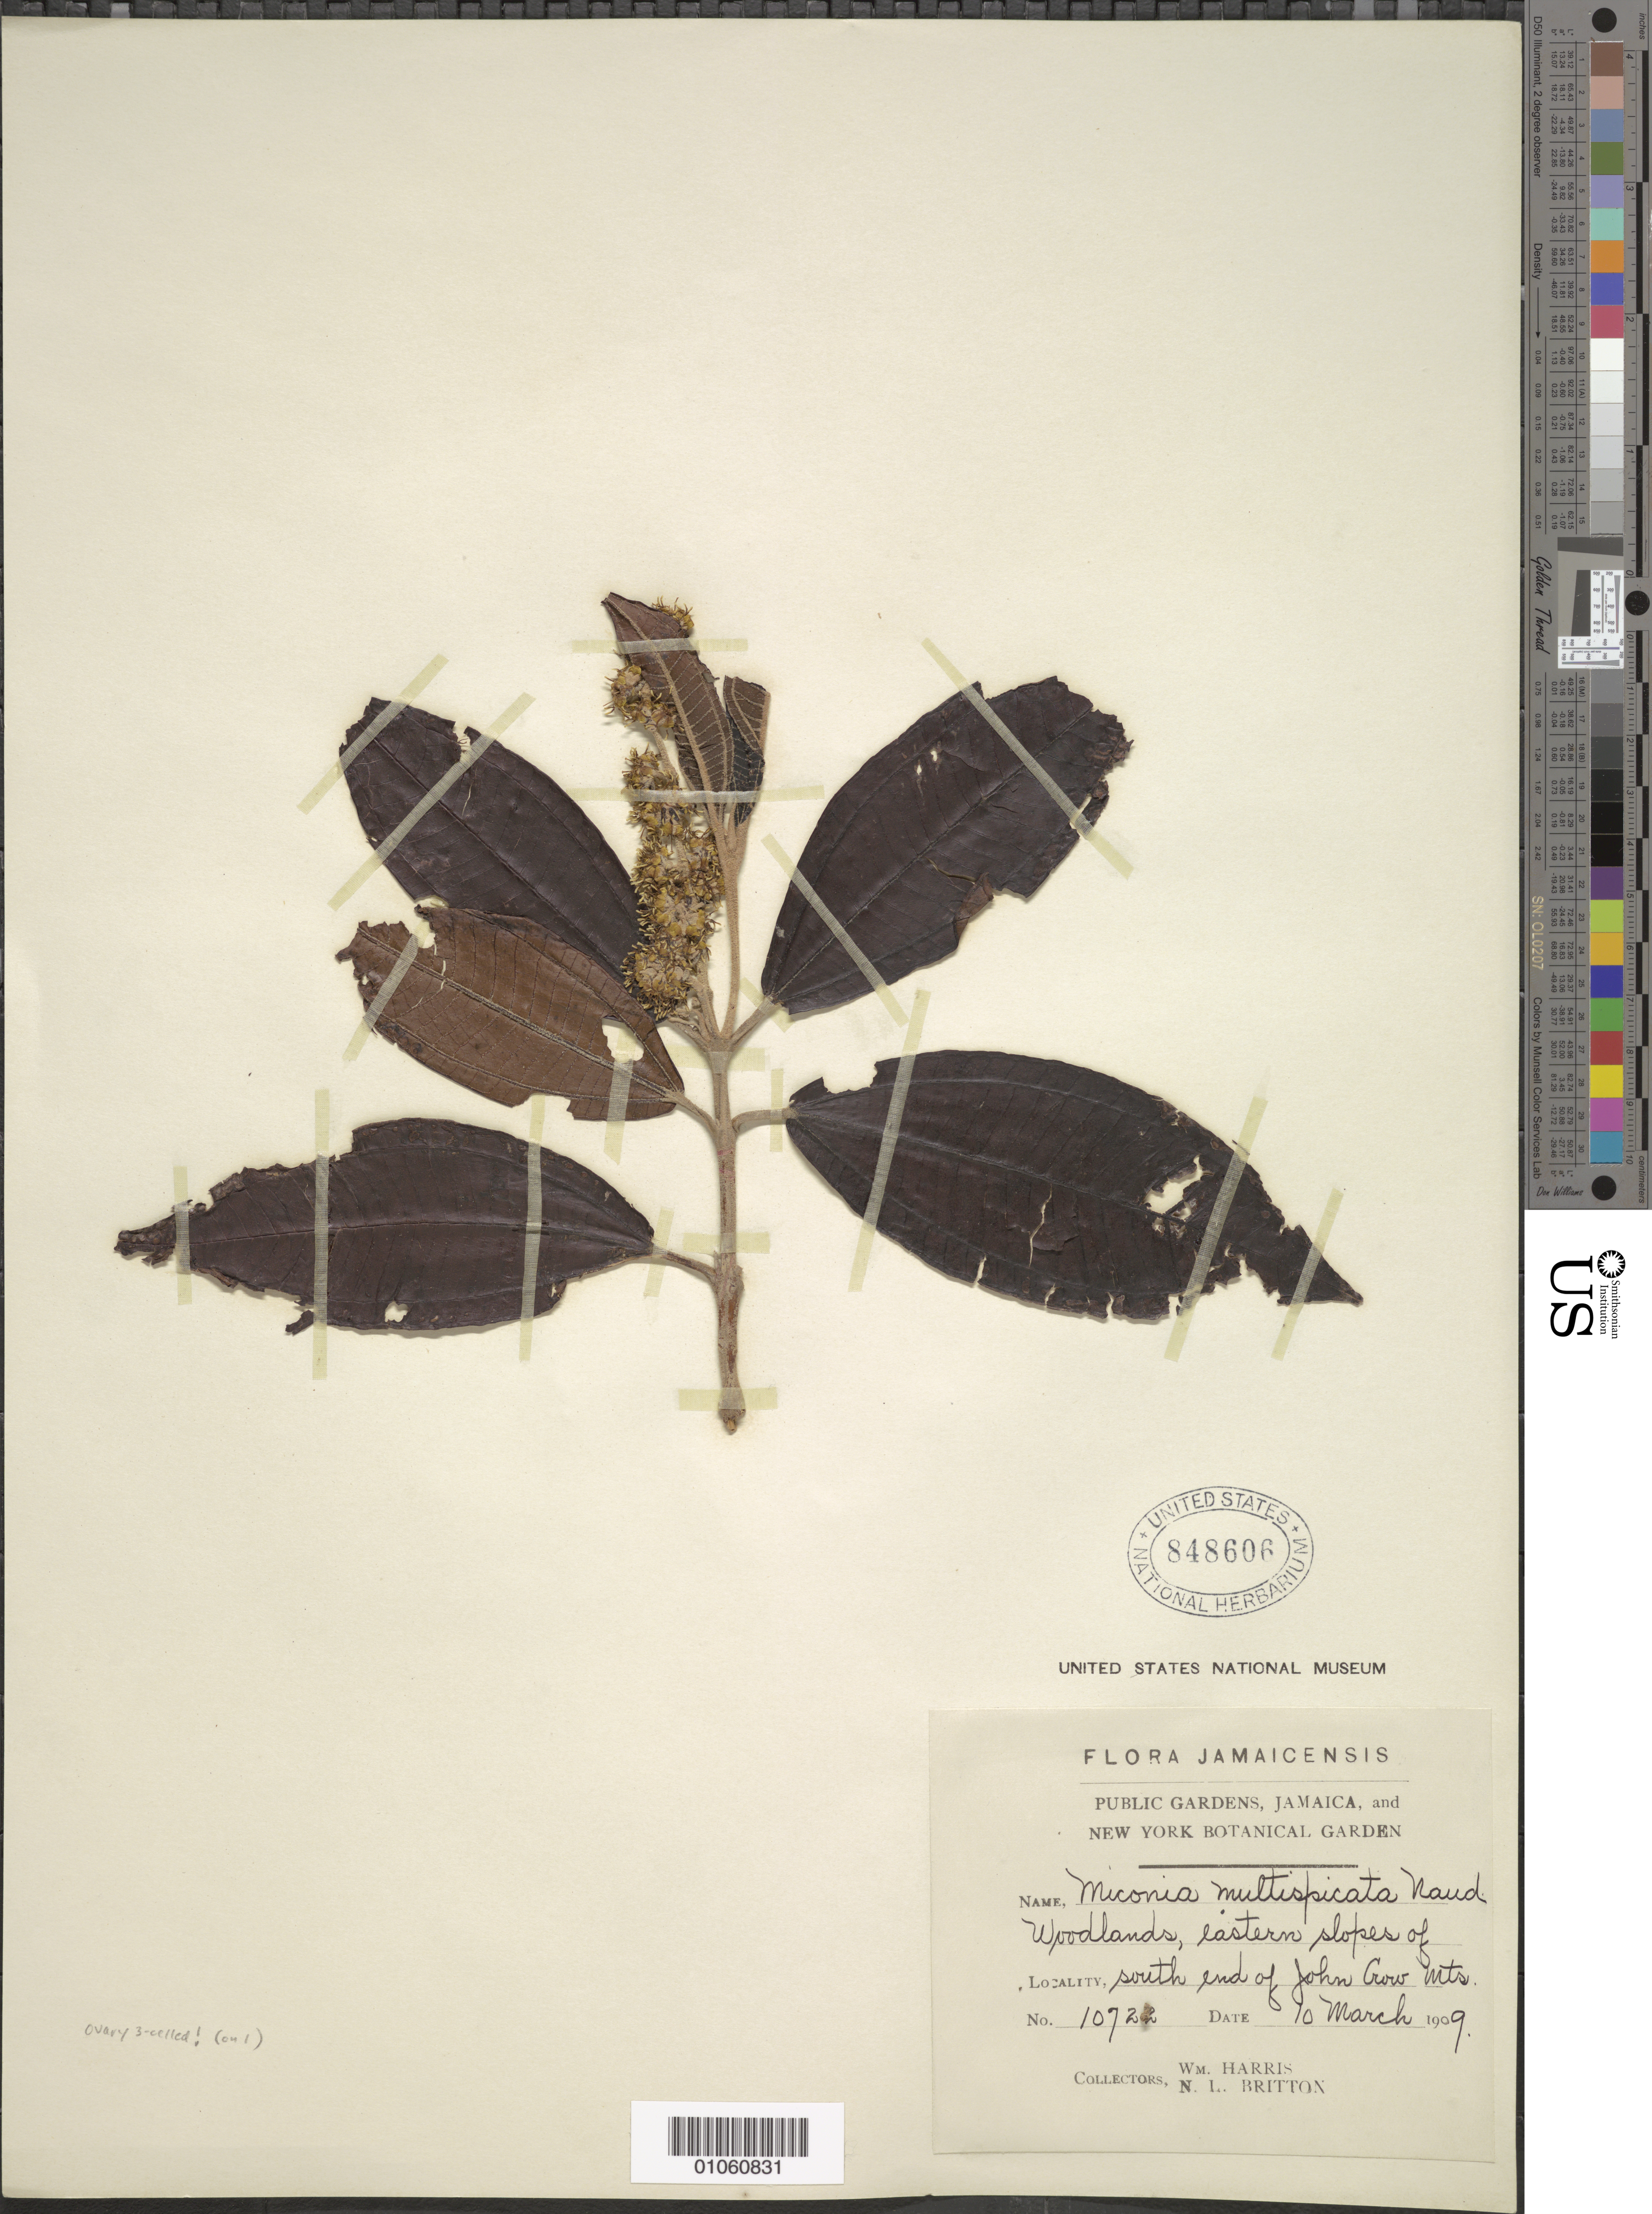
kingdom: Plantae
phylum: Tracheophyta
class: Magnoliopsida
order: Myrtales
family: Melastomataceae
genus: Miconia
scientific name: Miconia multispicata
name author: Naudin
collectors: W. Harris & N. Britton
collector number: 10722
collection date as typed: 10 Mar 1909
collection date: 1909-03-10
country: Jamaica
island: Jamaica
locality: John Crow Mts., eastern slopes of S end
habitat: Woodlands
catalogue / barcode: US 848606